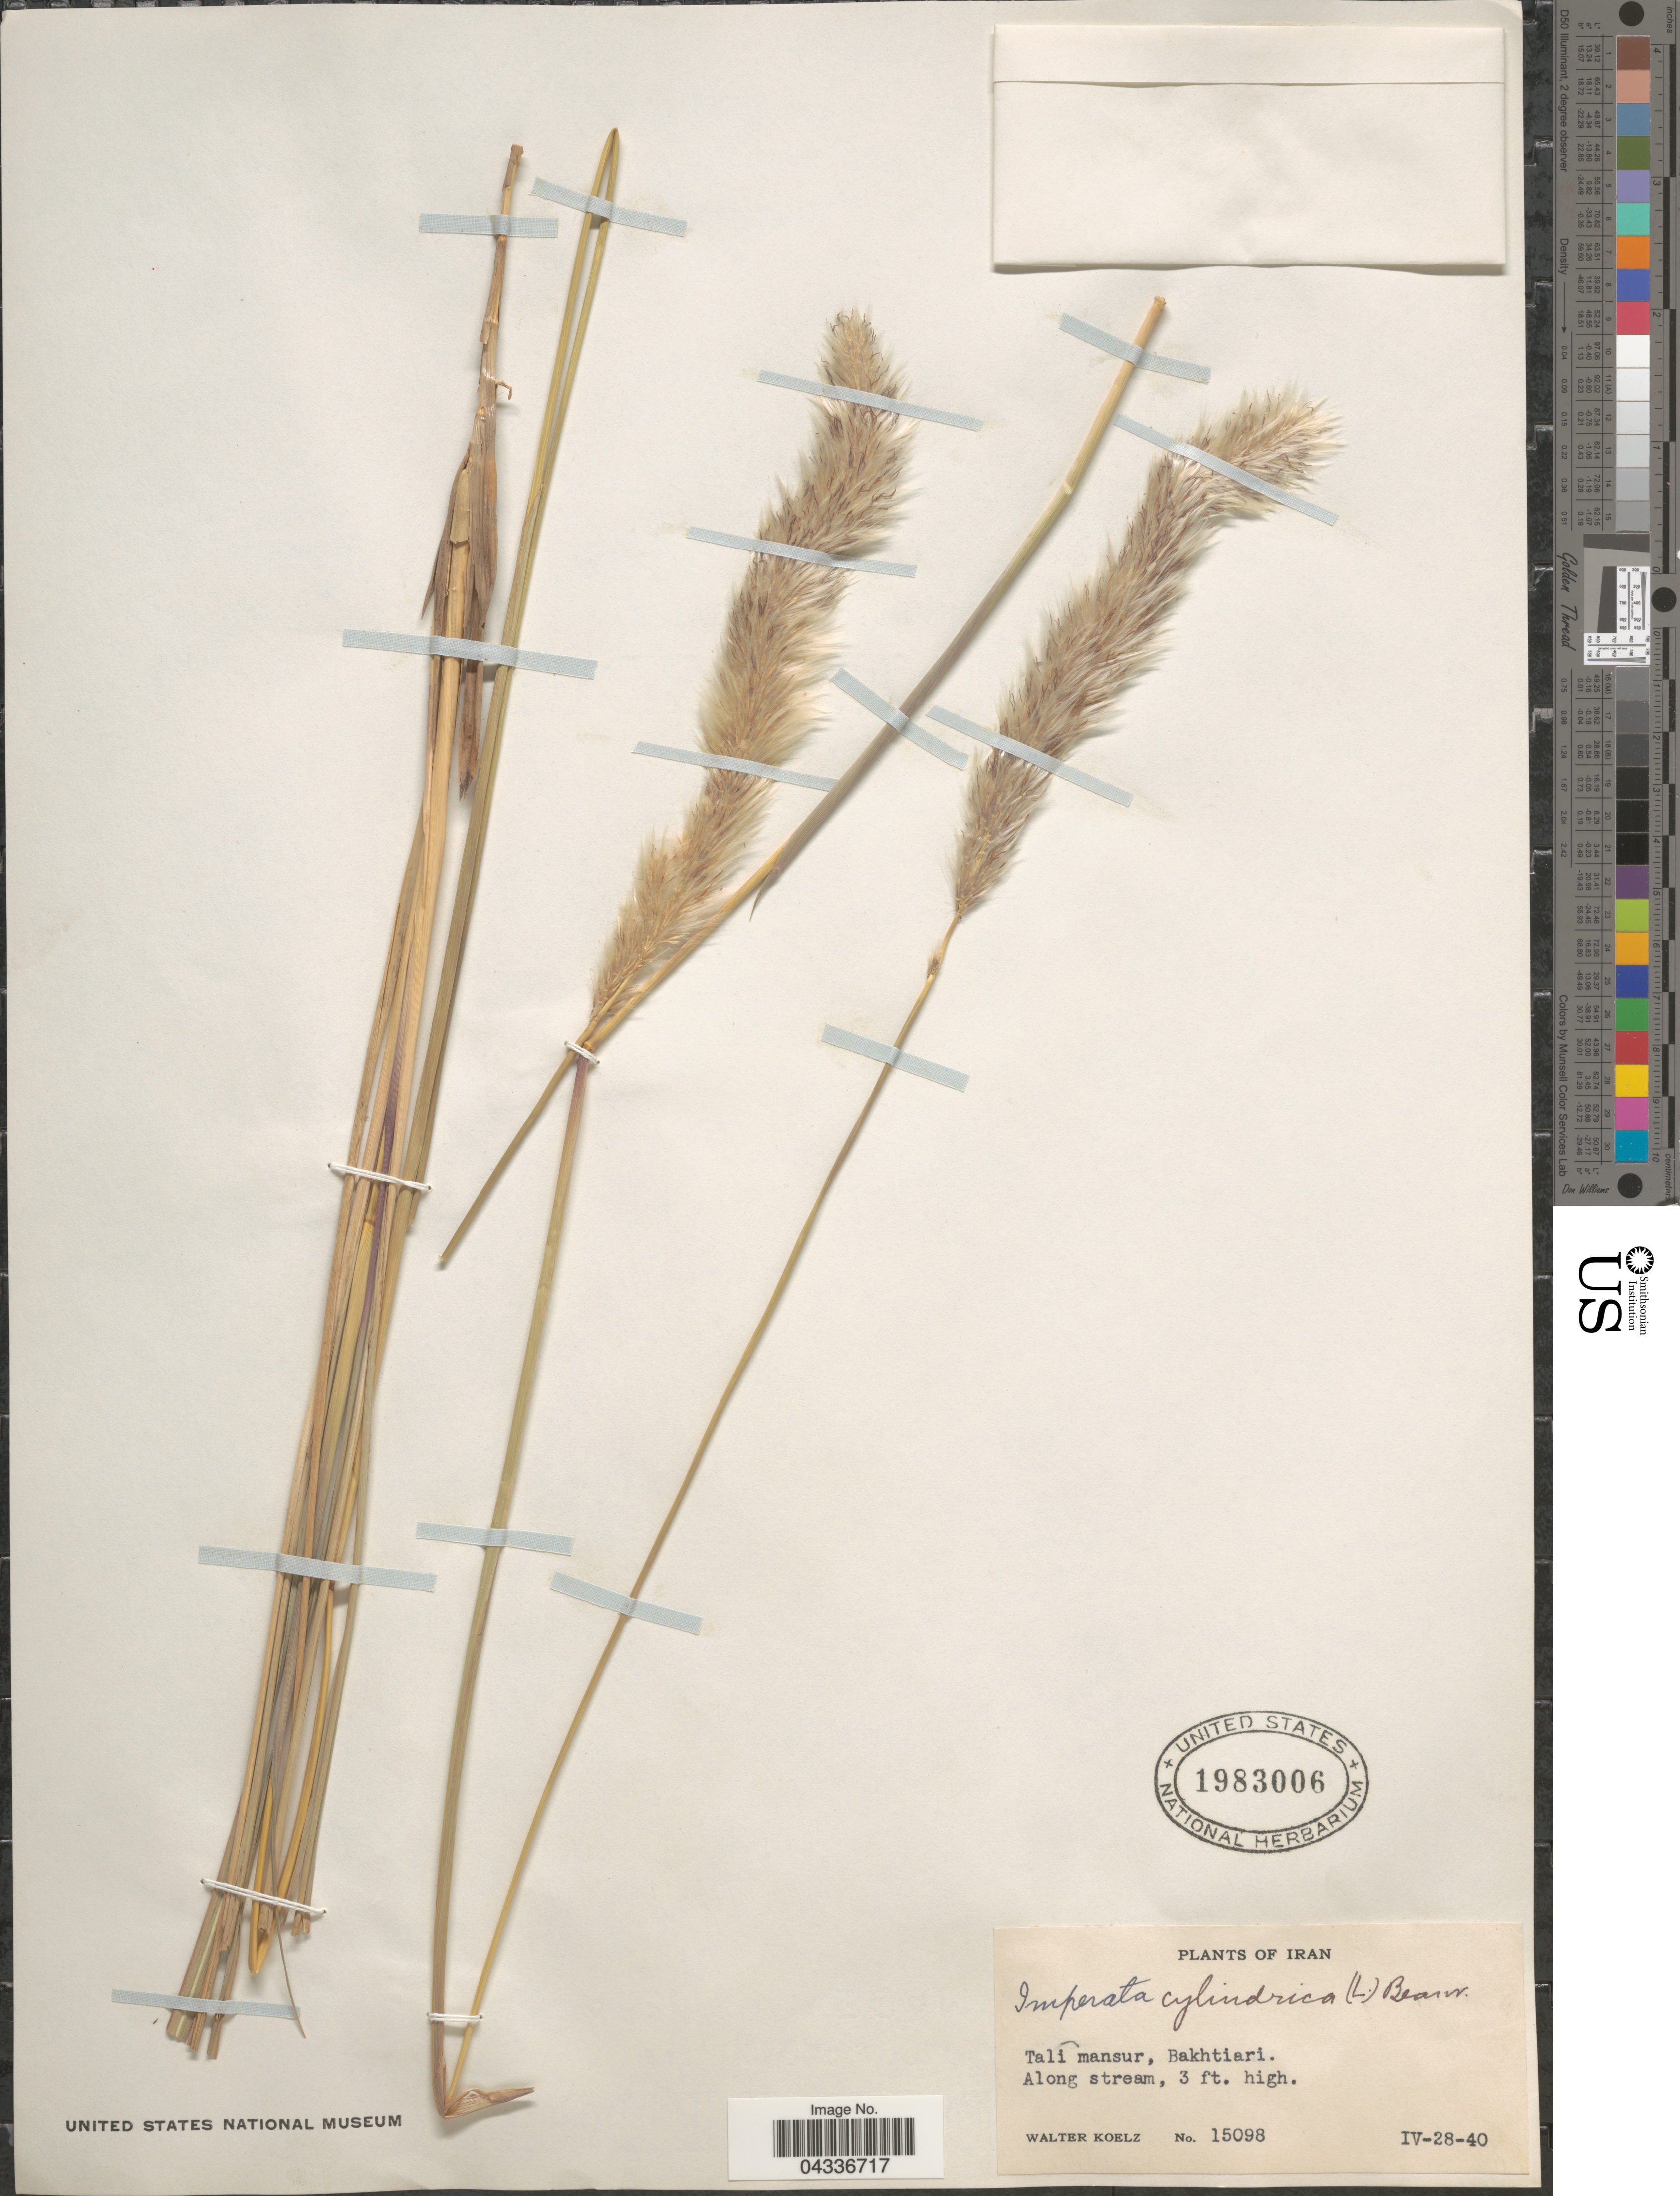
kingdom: Plantae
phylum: Tracheophyta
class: Liliopsida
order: Poales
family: Poaceae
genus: Imperata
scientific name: Imperata cylindrica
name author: (L.) P. Beauv.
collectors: W. N. Koelz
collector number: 15098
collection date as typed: Transcribed d/m/y: 28/4/40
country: Iran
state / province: Chahar Mahaal and Bakhtiari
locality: Tali mansur, Bakhtiari.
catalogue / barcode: US 1983006